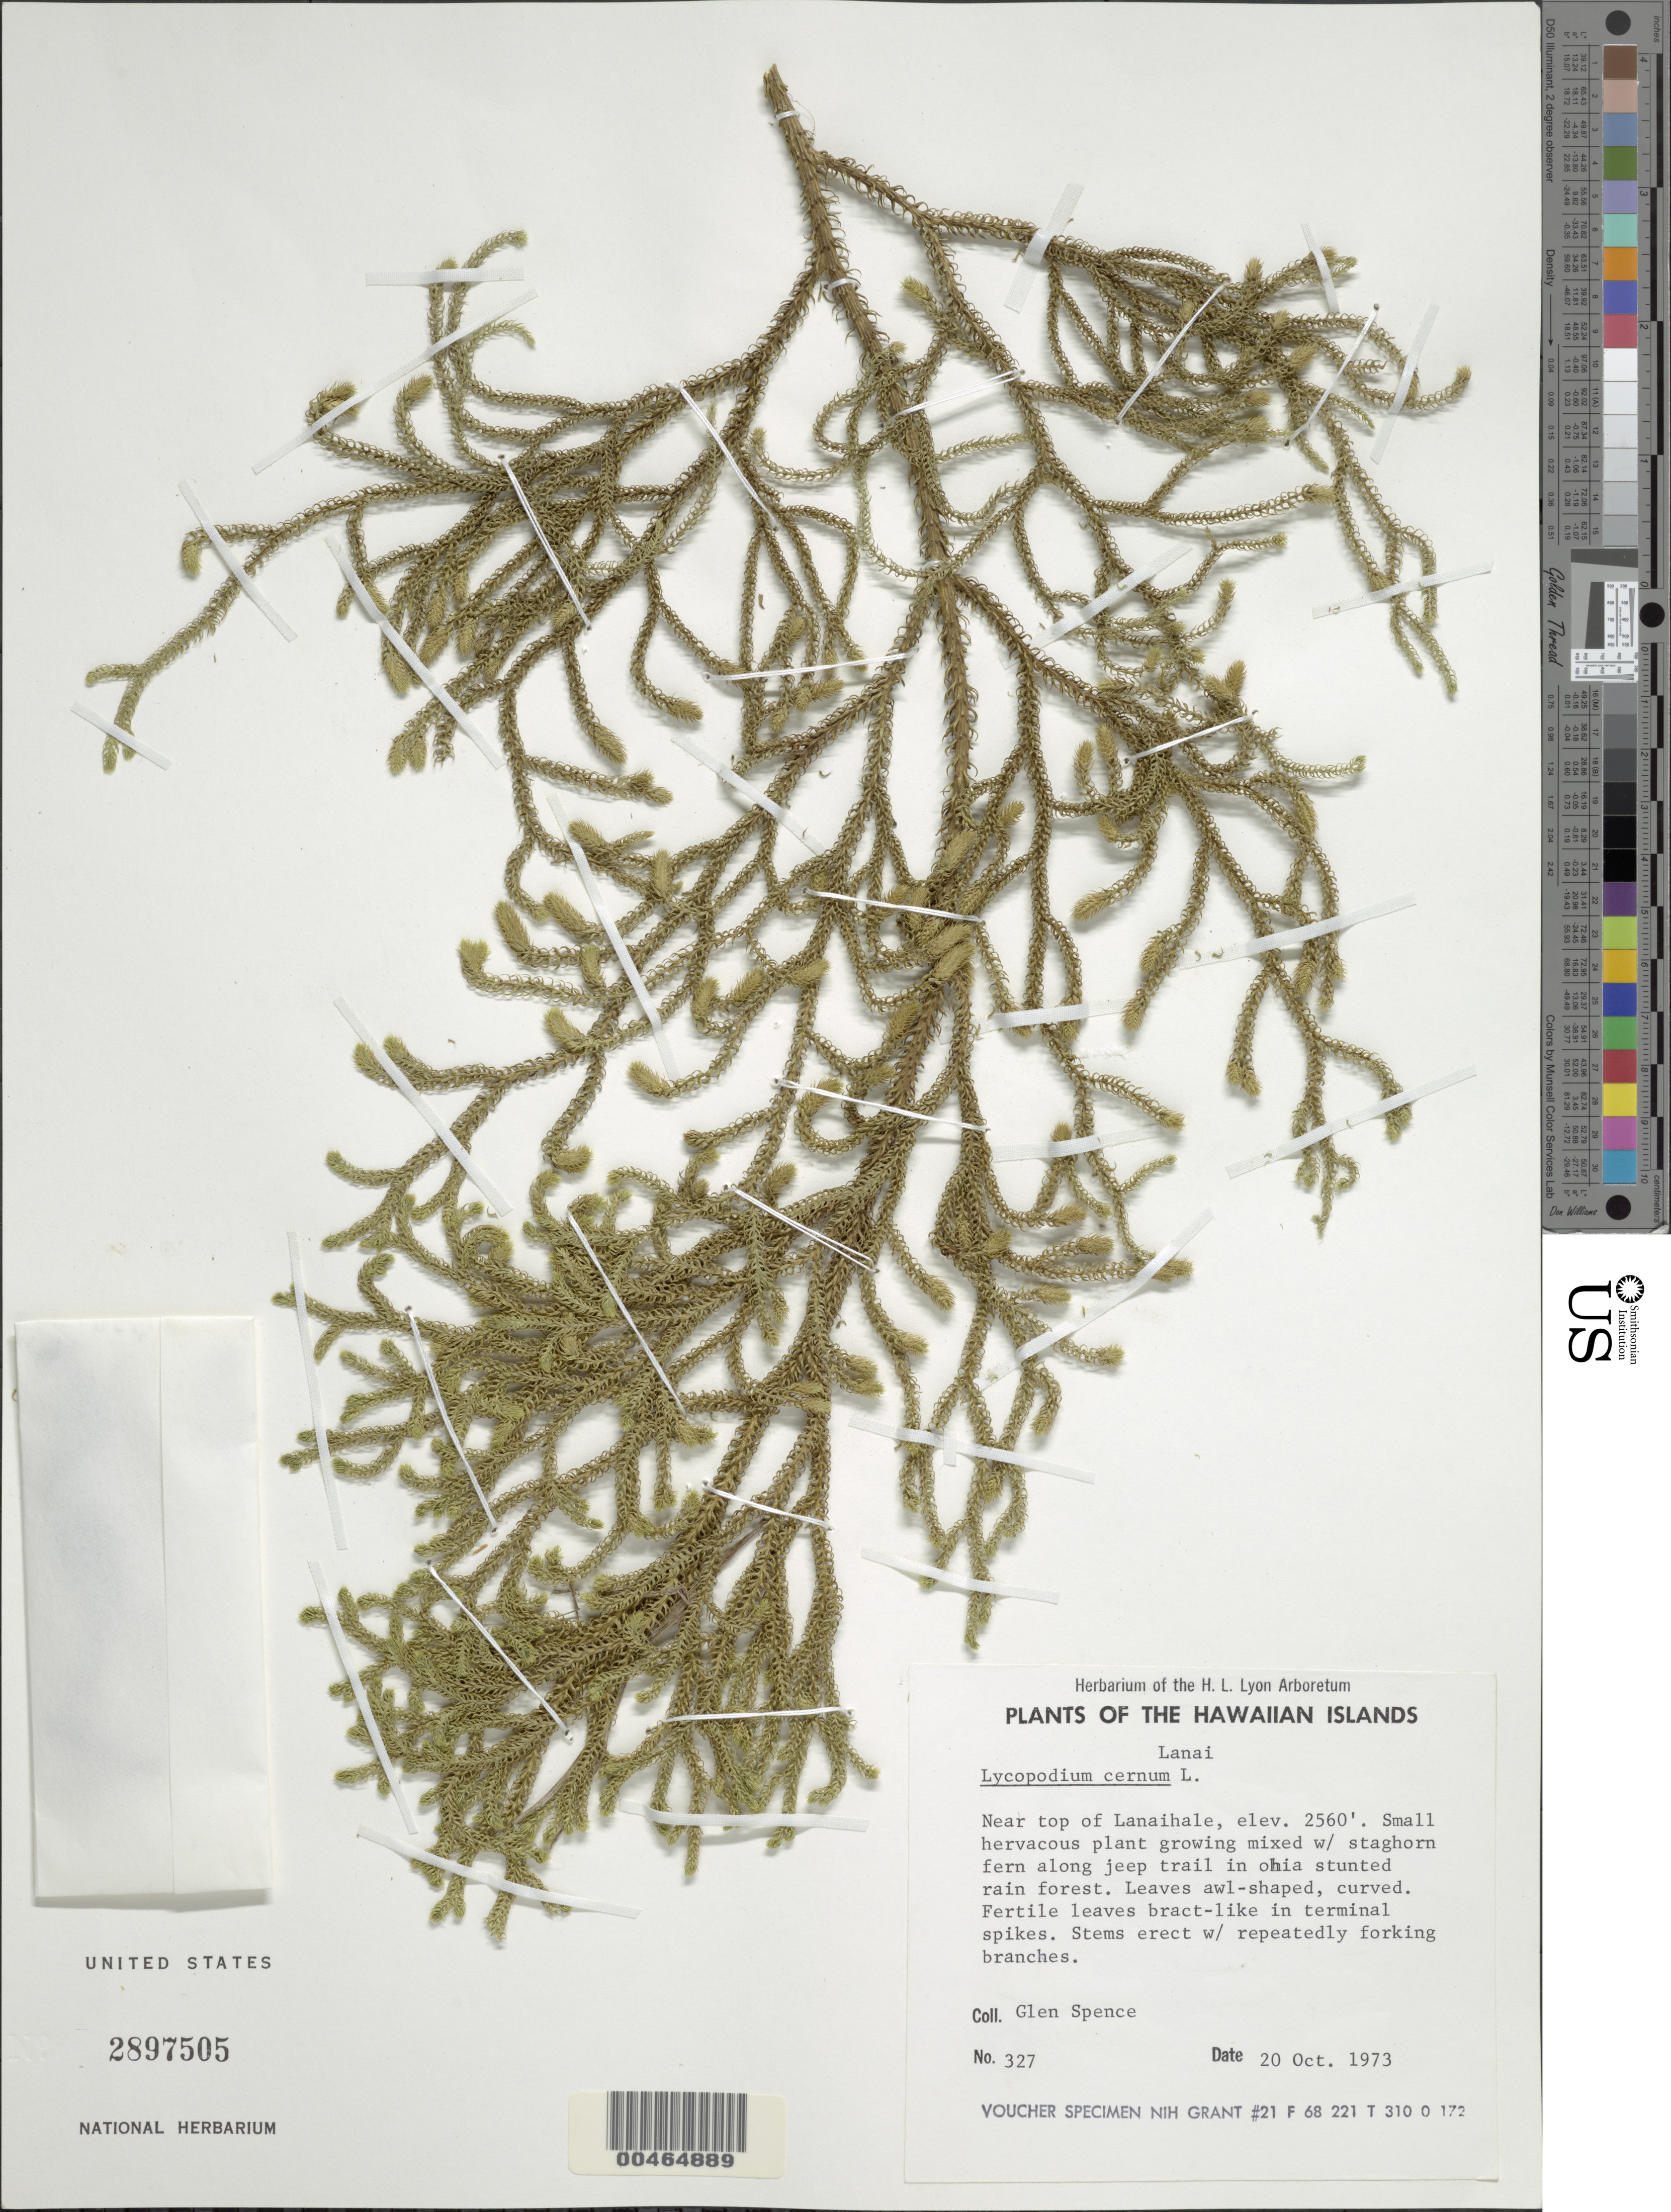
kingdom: Plantae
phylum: Tracheophyta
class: Lycopodiopsida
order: Lycopodiales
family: Lycopodiaceae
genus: Palhinhaea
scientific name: Palhinhaea cernua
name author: (L.) Vasc. & Franco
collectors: G. Spence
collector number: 327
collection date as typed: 20 Oct 1973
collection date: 1973-10-20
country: United States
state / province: Hawaii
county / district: Maui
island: Lana'i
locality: Near top of Lanaihale, Lanai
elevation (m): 780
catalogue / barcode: US 2897505